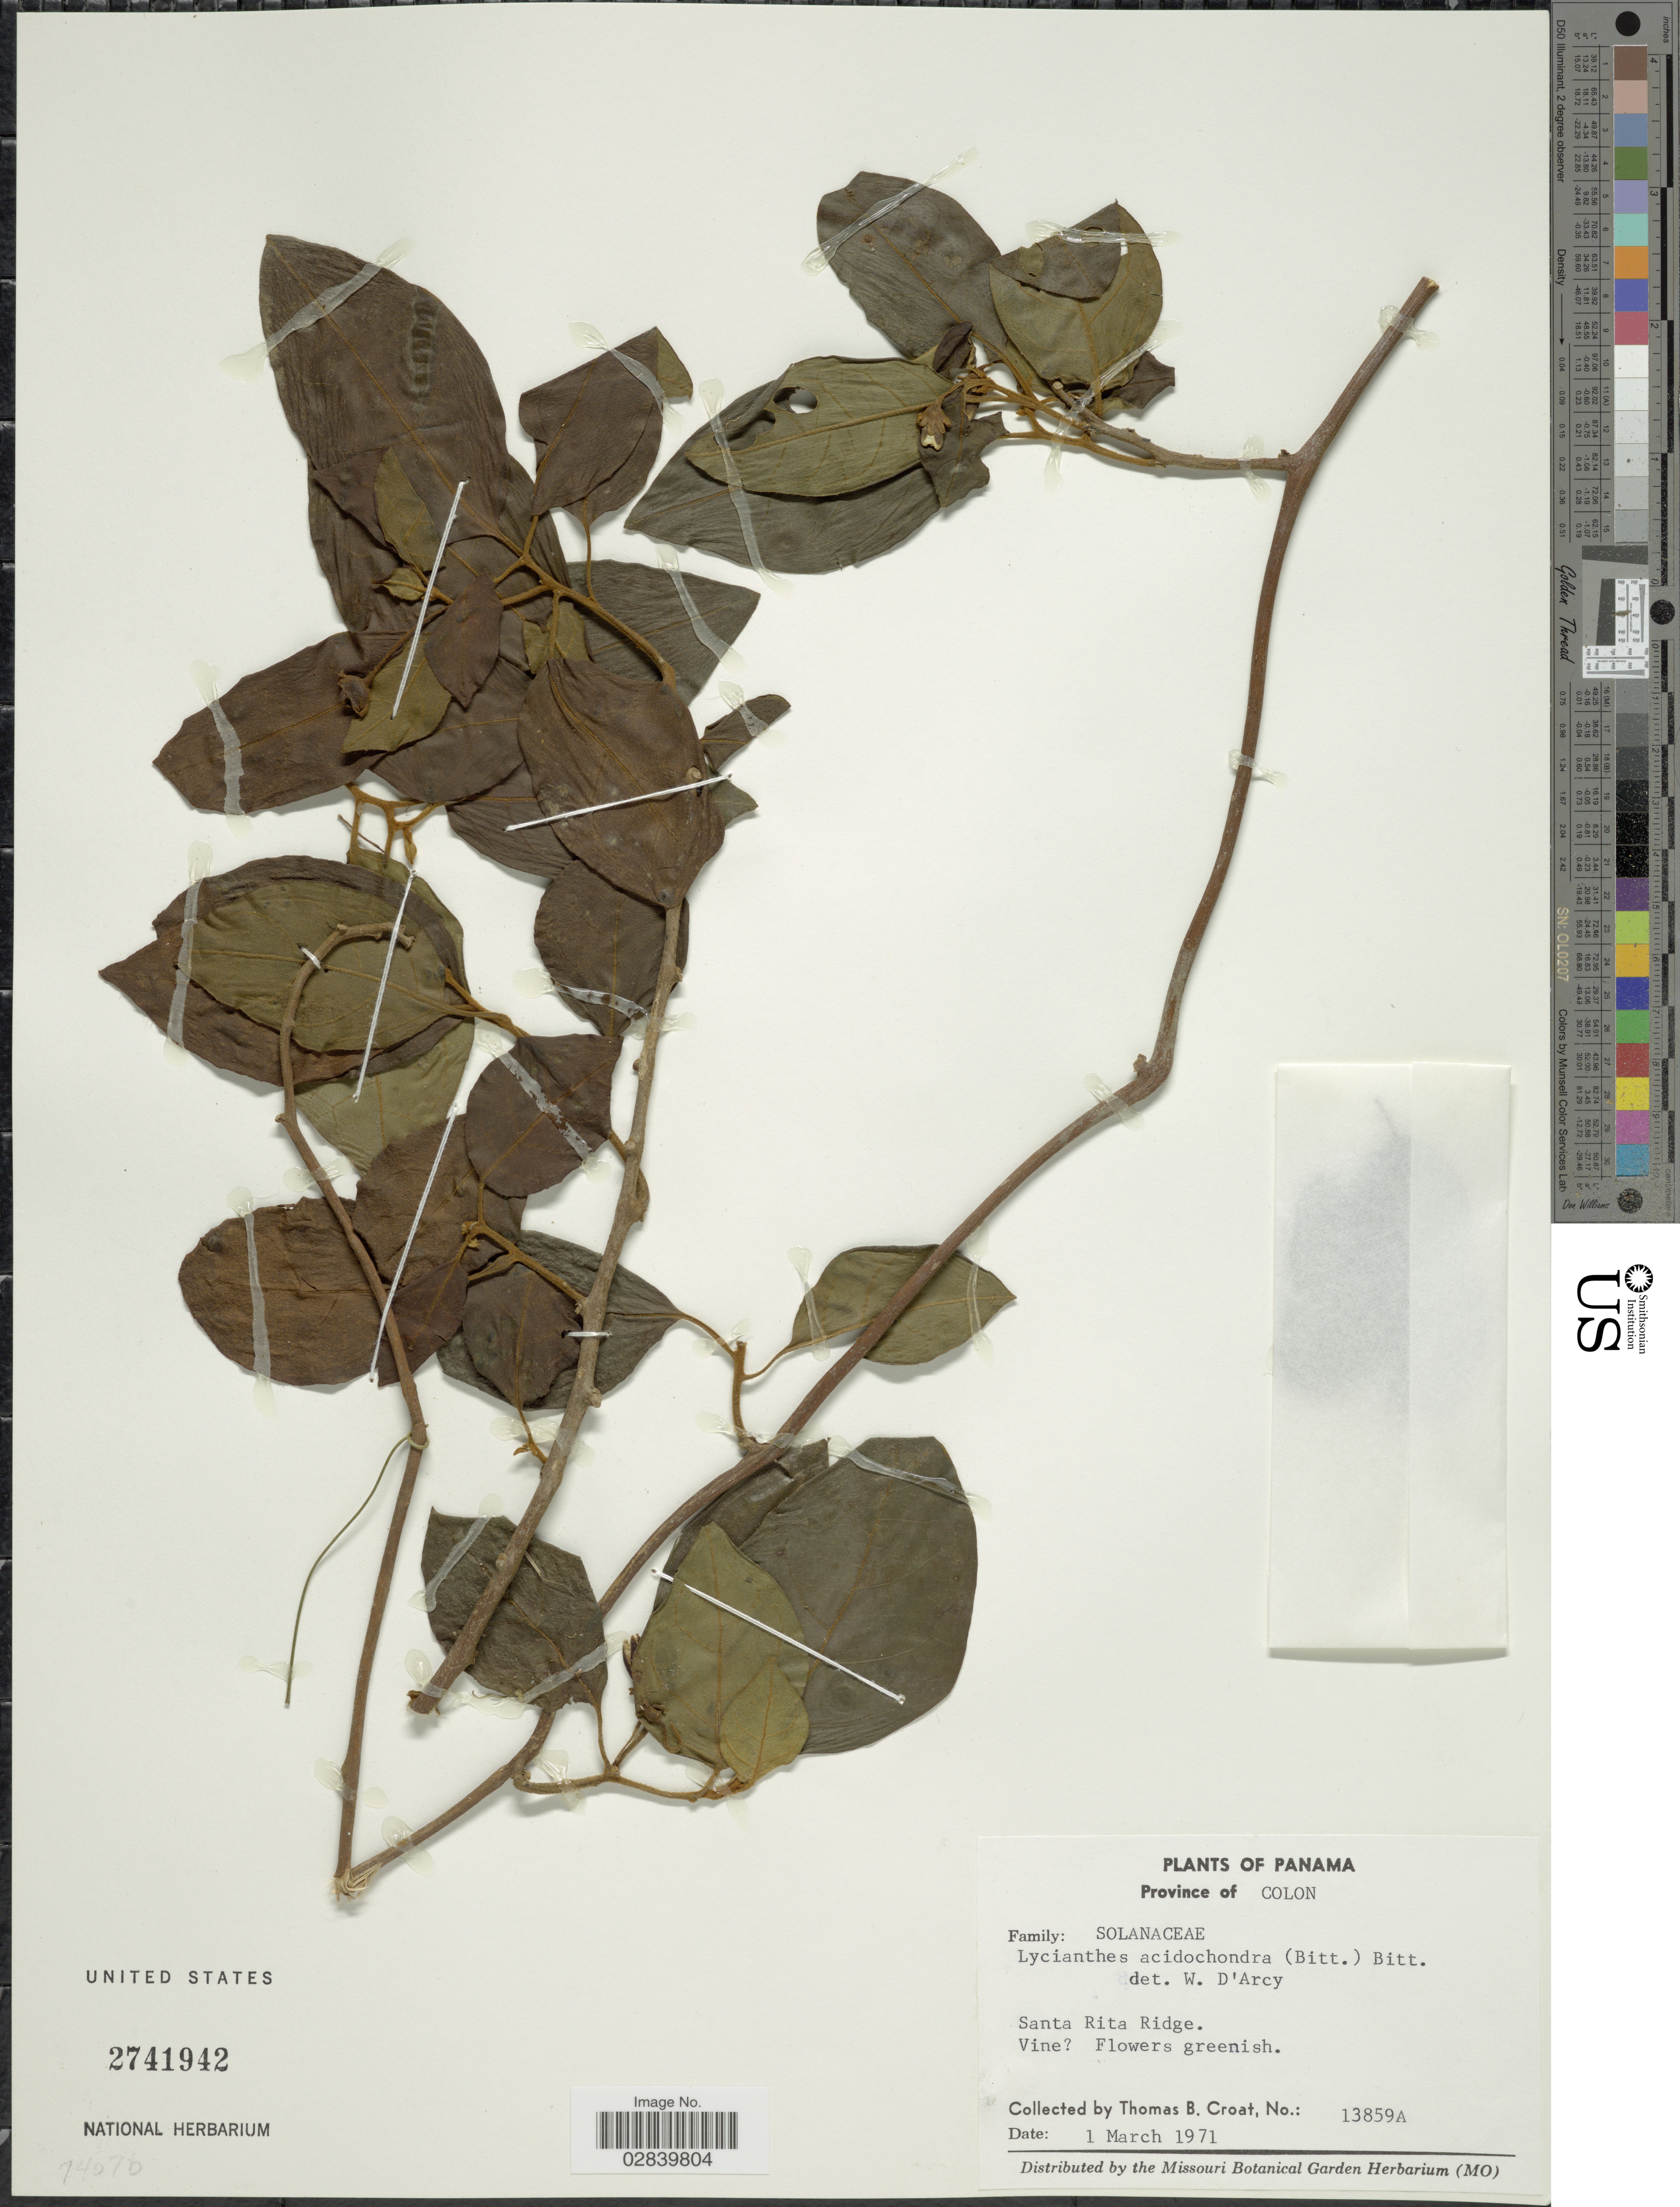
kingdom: Plantae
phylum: Tracheophyta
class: Magnoliopsida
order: Solanales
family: Solanaceae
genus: Lycianthes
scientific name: Lycianthes acidochondra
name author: (Bitter) Bitter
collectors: T. B. Croat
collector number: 13859A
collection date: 1971-03-01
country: Panama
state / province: Colón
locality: Santa Rita Ridge.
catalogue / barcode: US 2741942